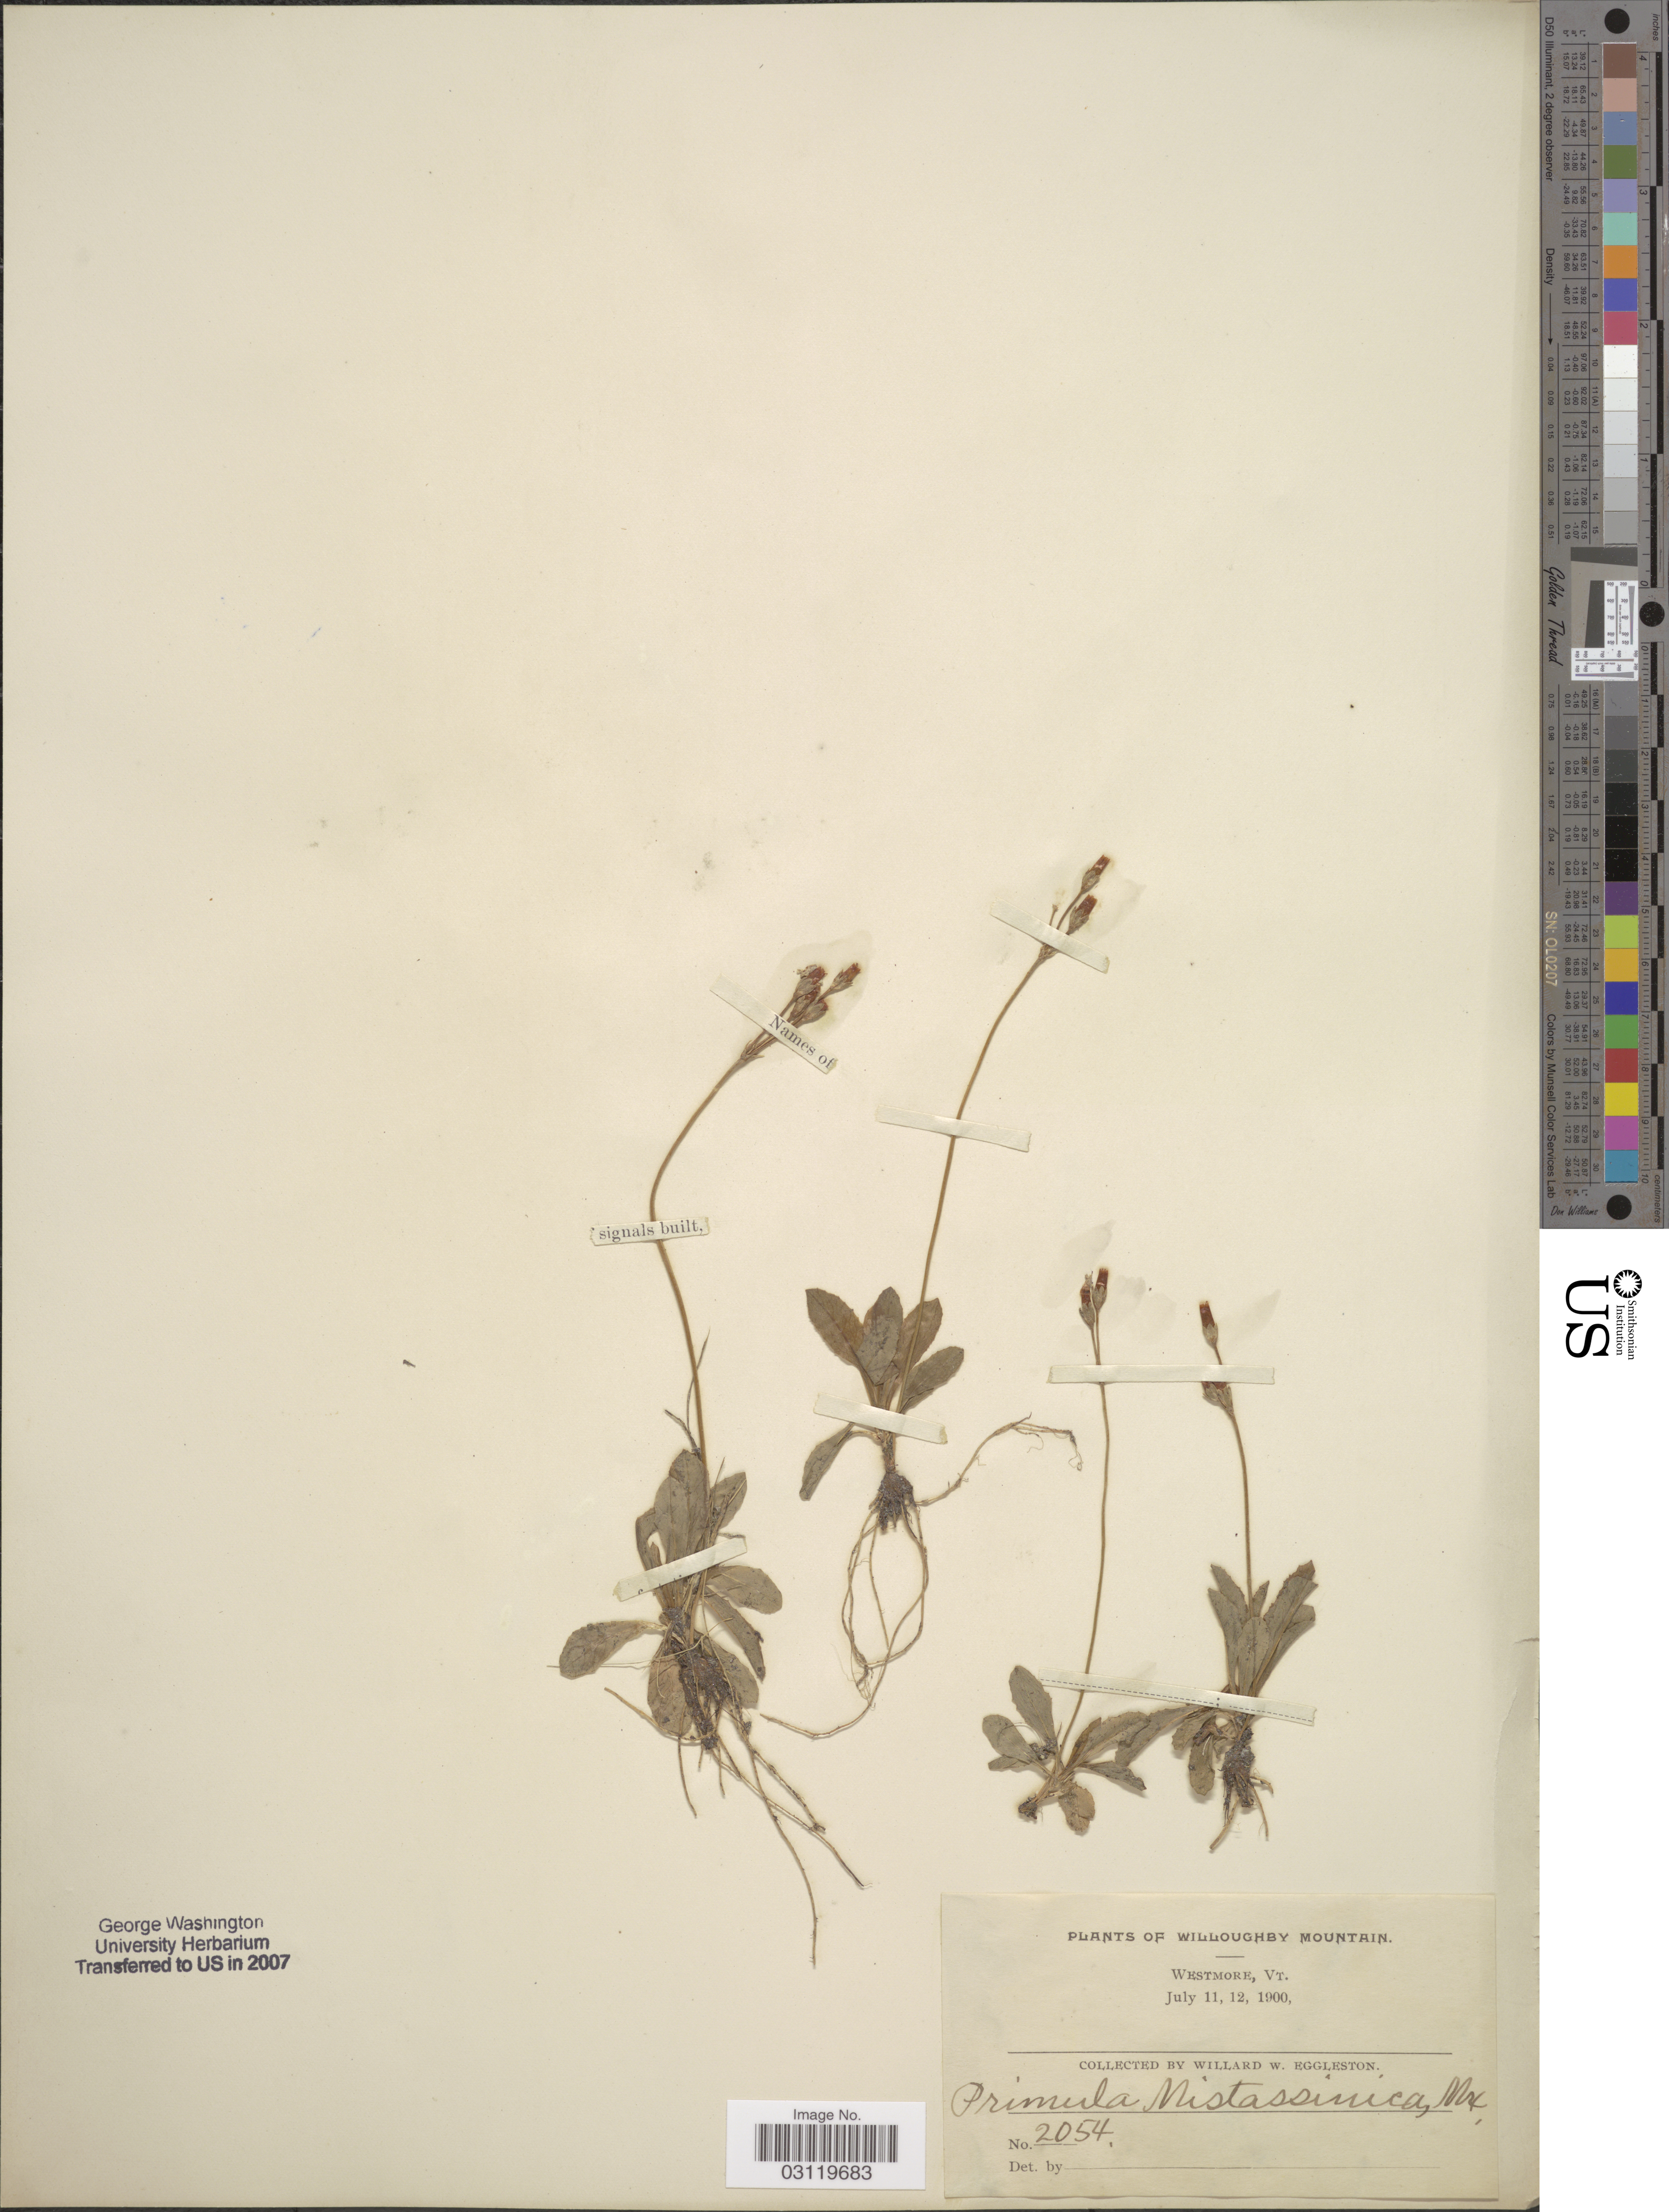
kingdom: Plantae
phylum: Tracheophyta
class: Magnoliopsida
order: Ericales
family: Primulaceae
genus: Primula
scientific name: Primula mistassinica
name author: Michx.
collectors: W. W. Eggleston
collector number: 2054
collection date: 1900-07-11/1900-07-12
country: United States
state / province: Vermont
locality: Willoughby Mountain.